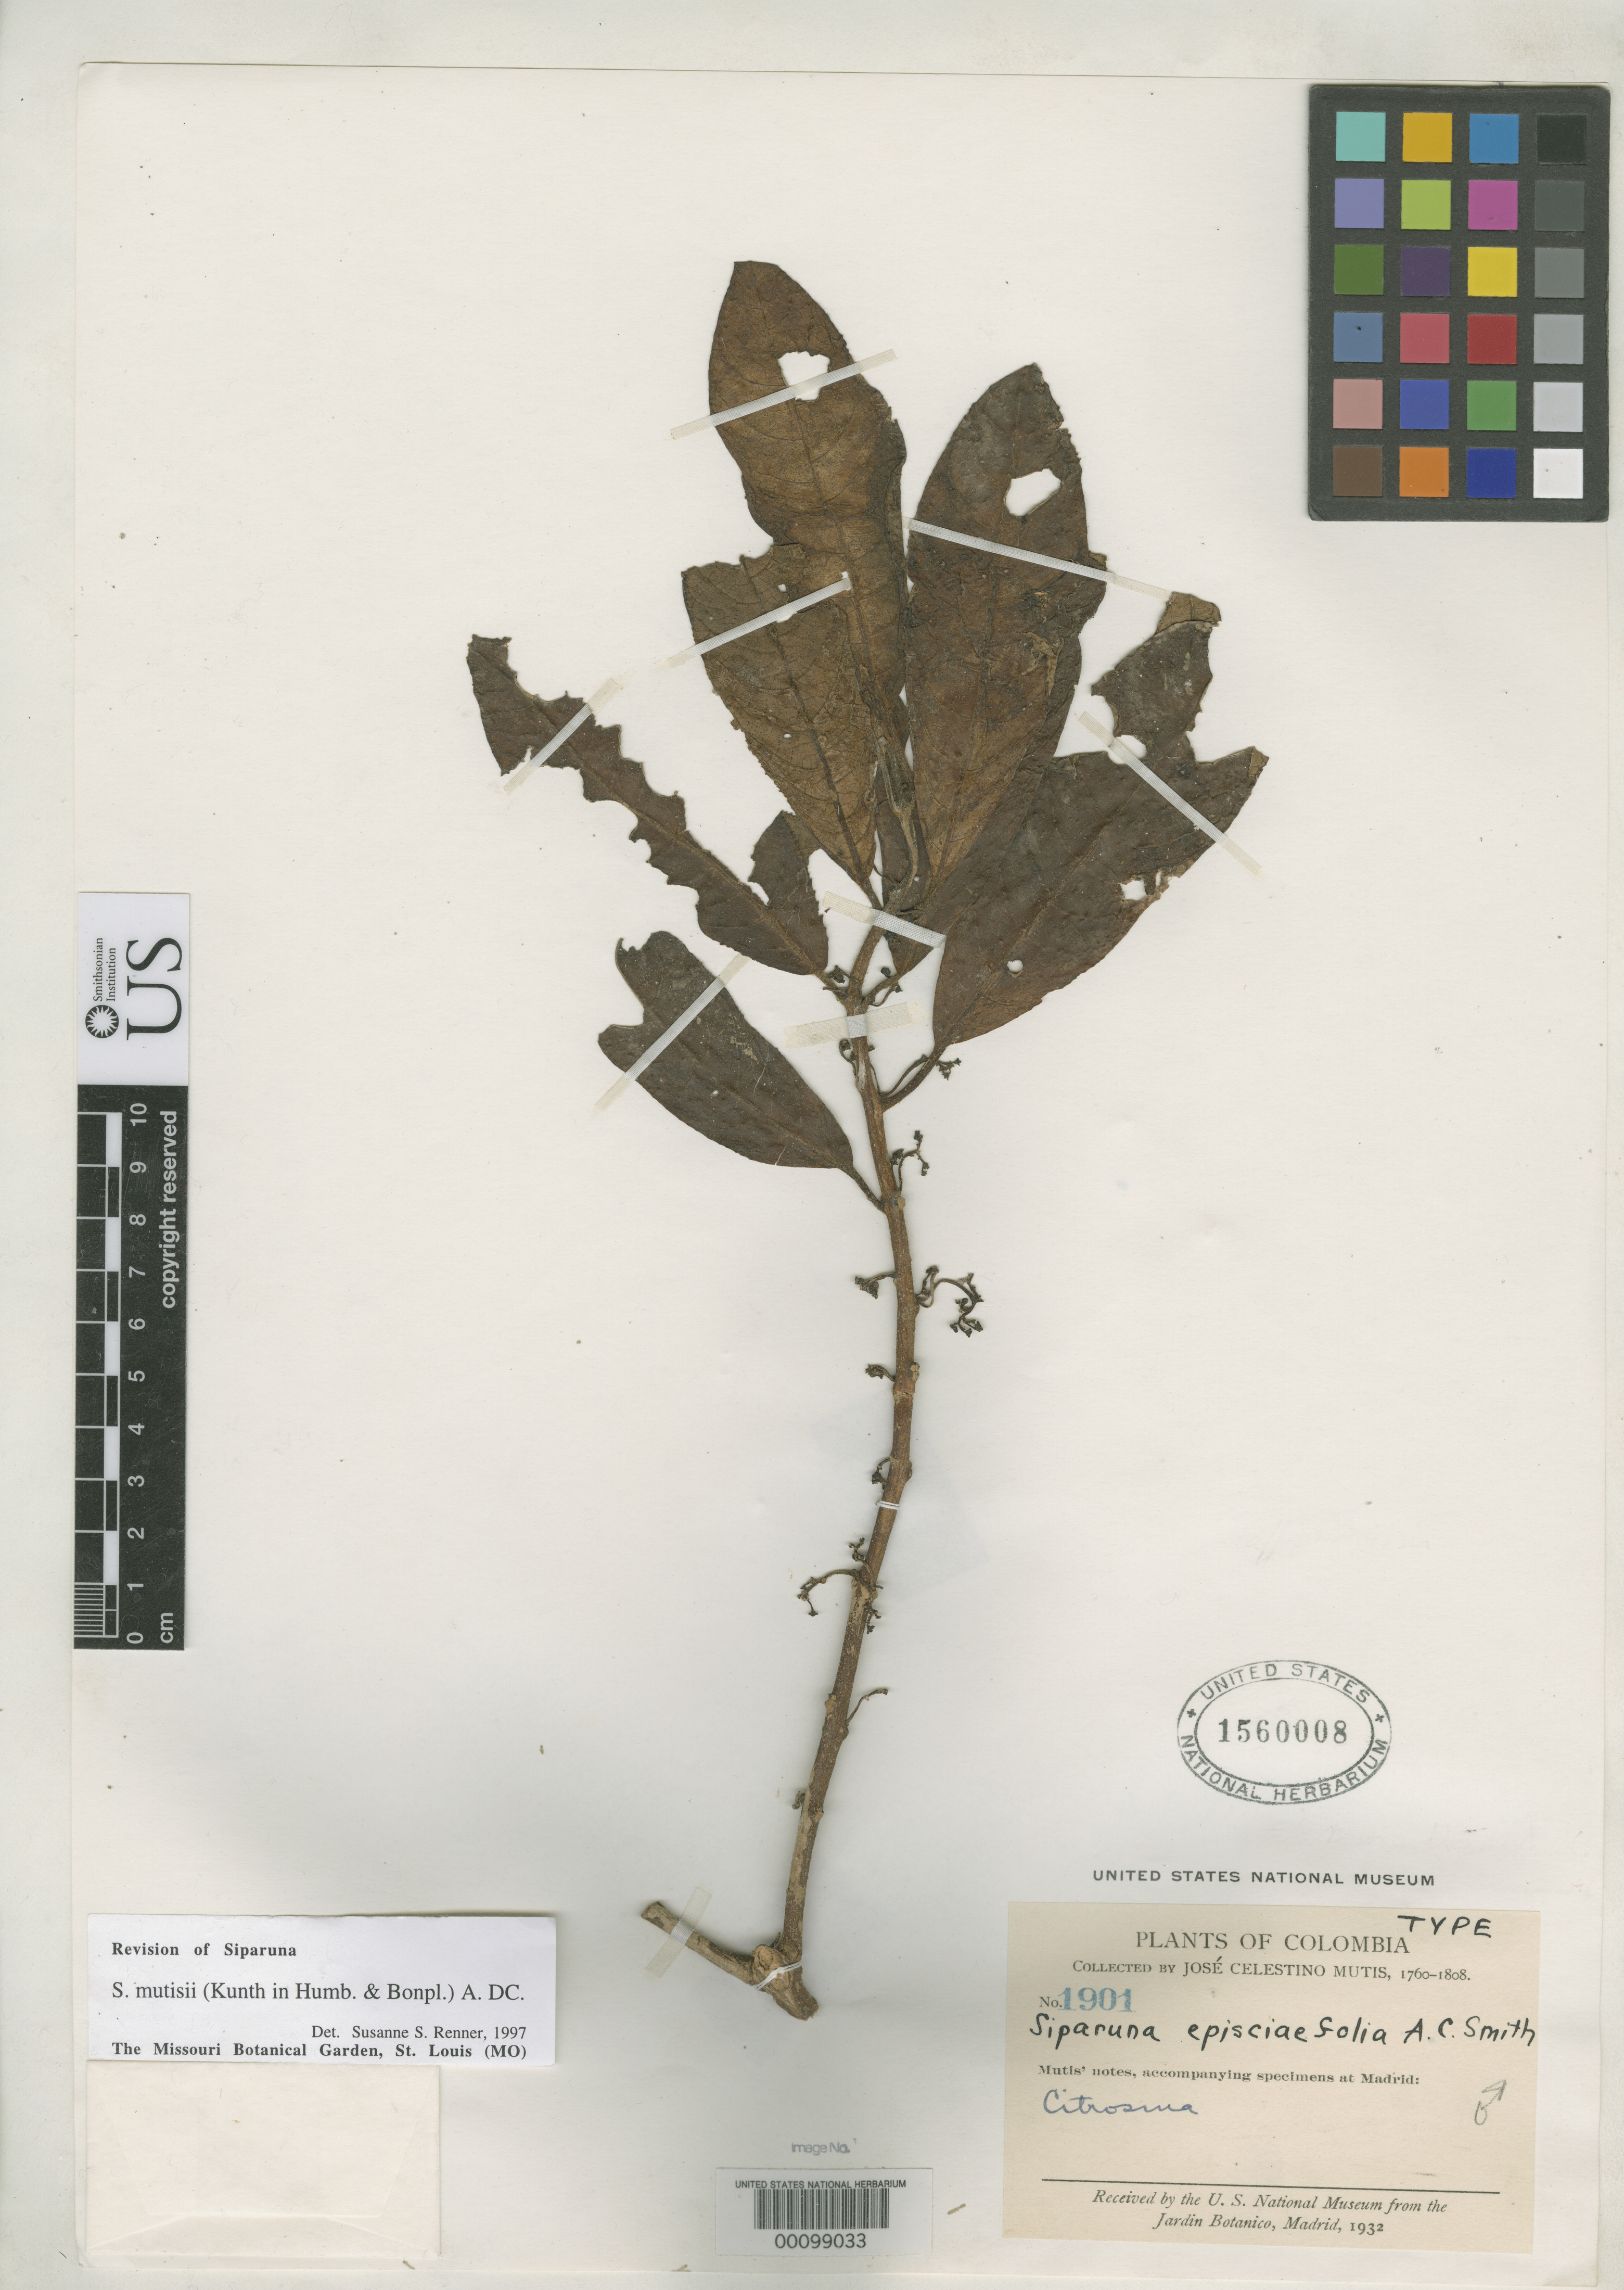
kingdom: Plantae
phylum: Tracheophyta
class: Magnoliopsida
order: Laurales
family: Siparunaceae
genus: Siparuna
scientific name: Siparuna episciaefolia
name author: A.C. Sm.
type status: Holotype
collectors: J. C. B. Mutis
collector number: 1901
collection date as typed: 1760 to -- --- 1808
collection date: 1760/1808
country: Colombia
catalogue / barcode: US 1560008